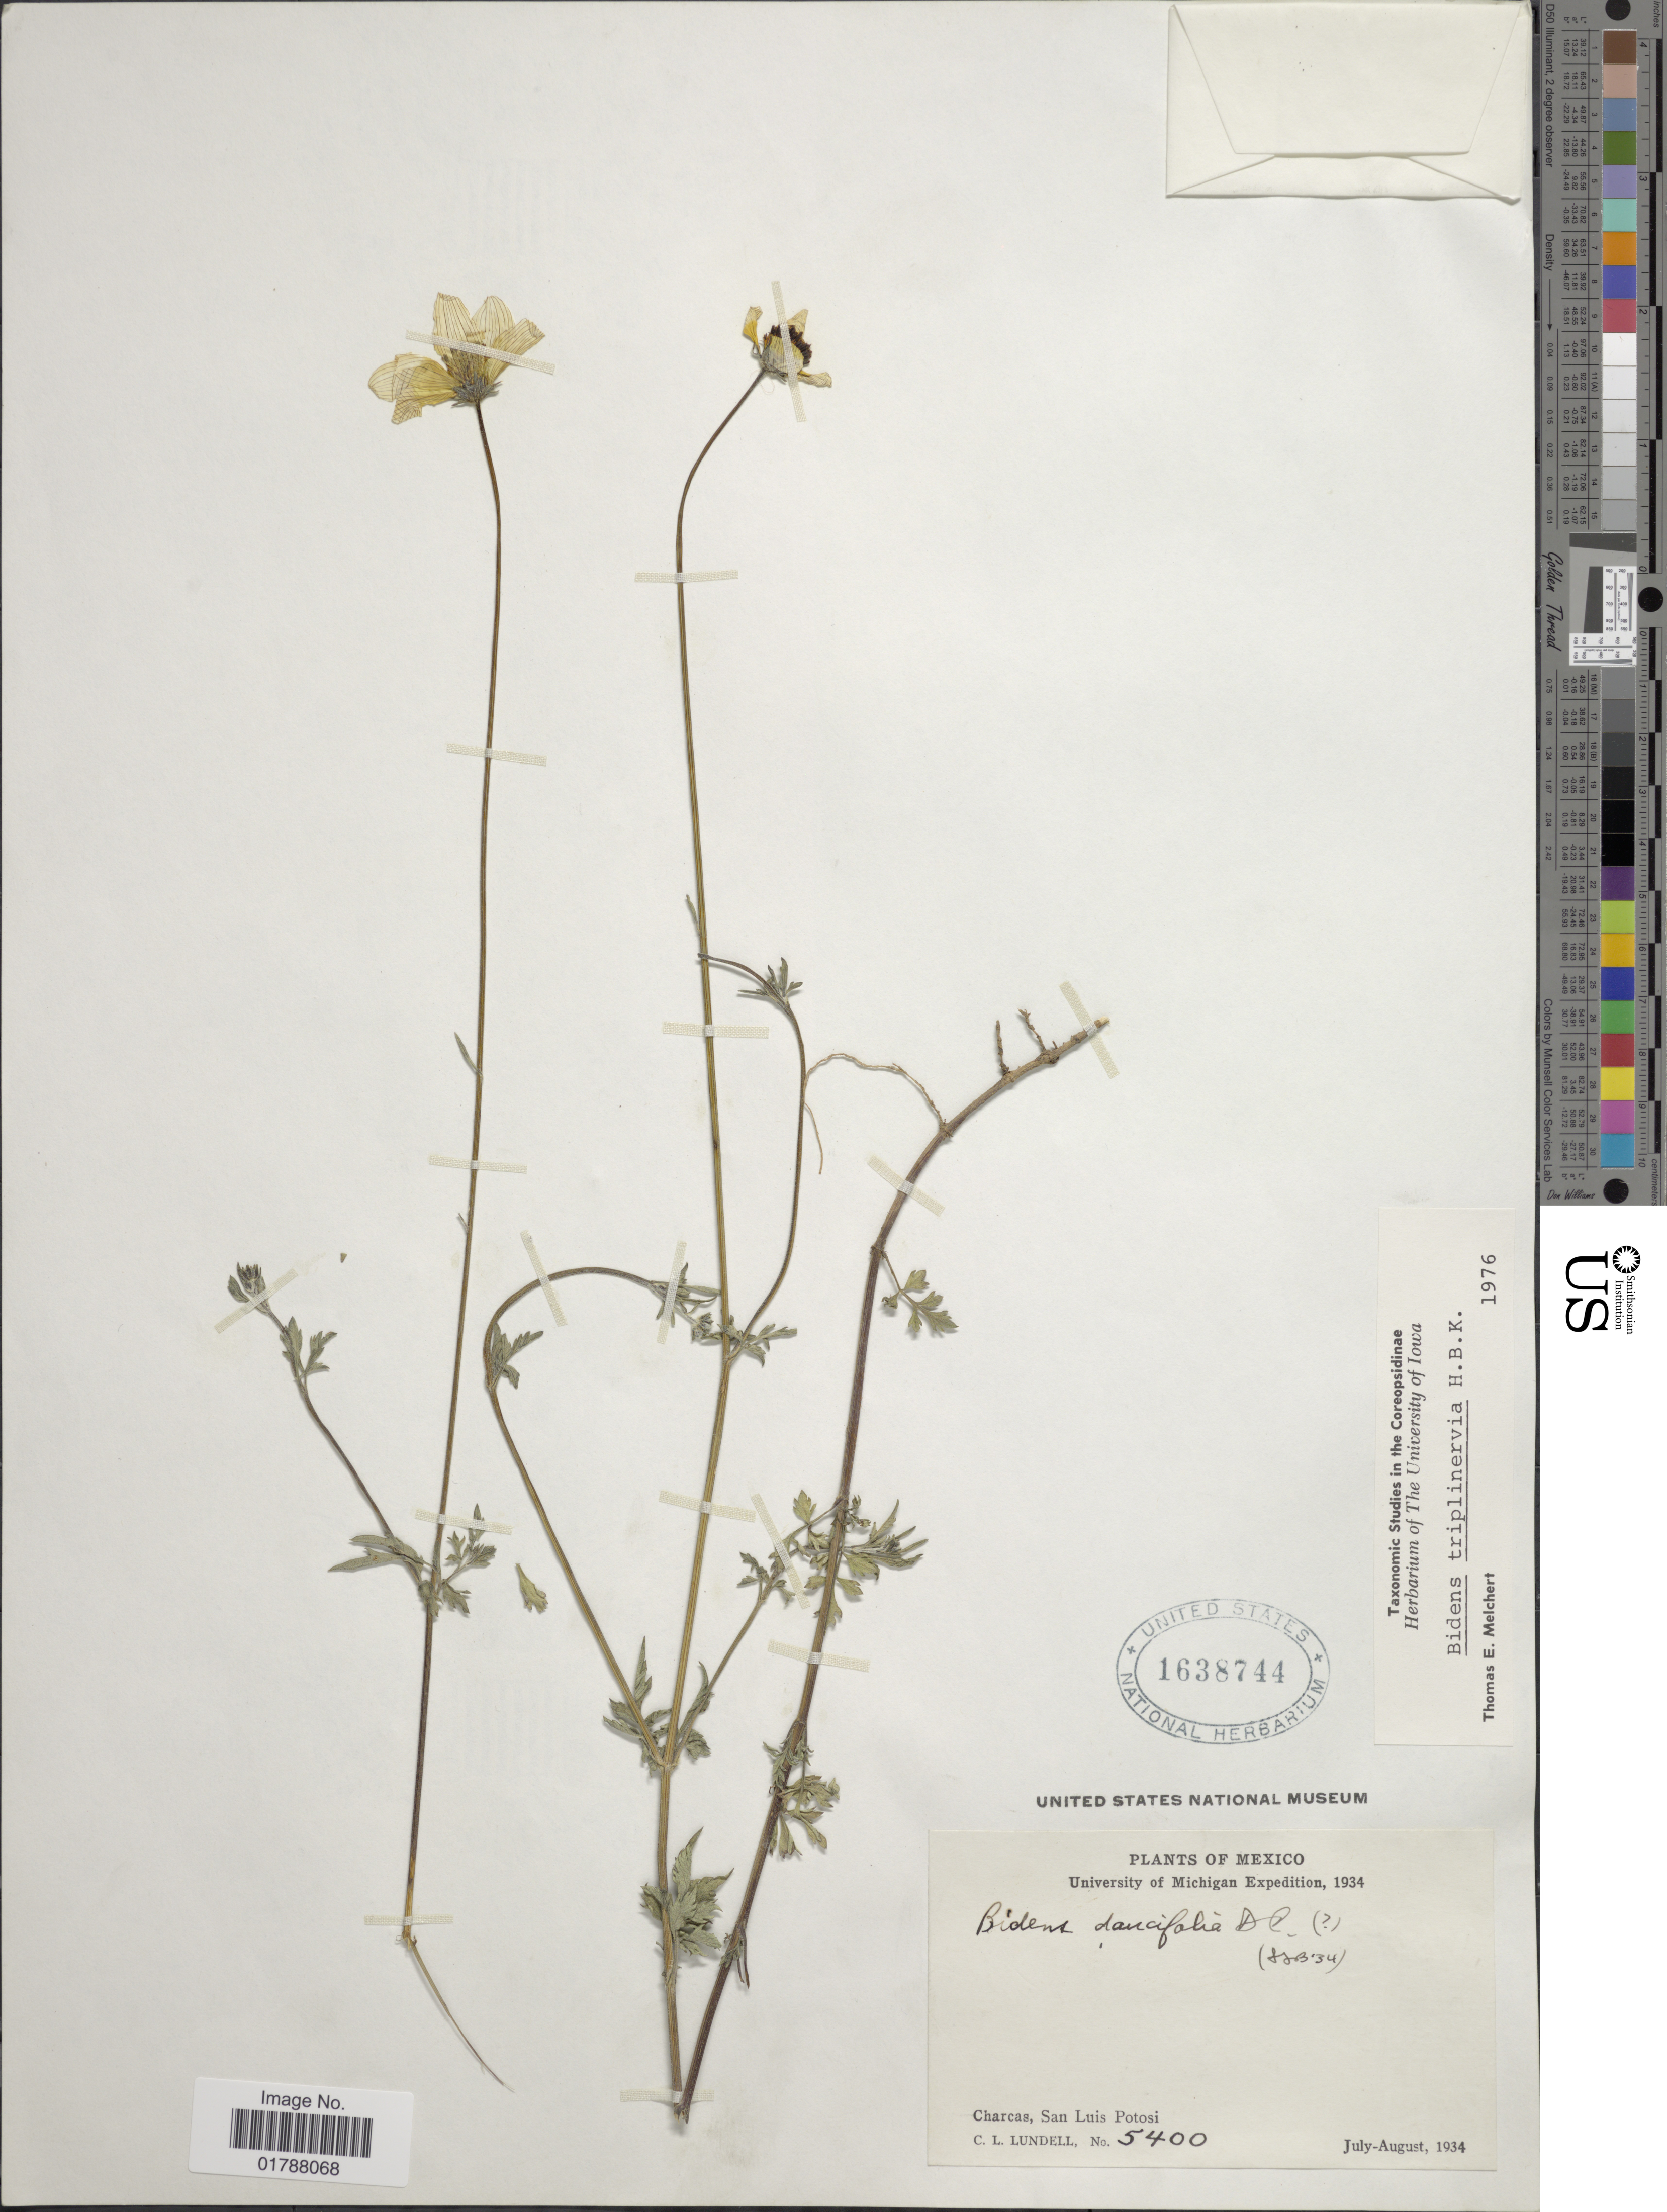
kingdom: Plantae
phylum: Tracheophyta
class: Magnoliopsida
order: Asterales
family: Asteraceae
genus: Bidens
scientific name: Bidens triplinervia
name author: Kunth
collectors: C. L. Lundell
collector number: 5400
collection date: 1934-07/1934-08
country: Mexico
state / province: San Luis Potosí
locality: Charcas, San Luis Potosi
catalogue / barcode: US 1638744